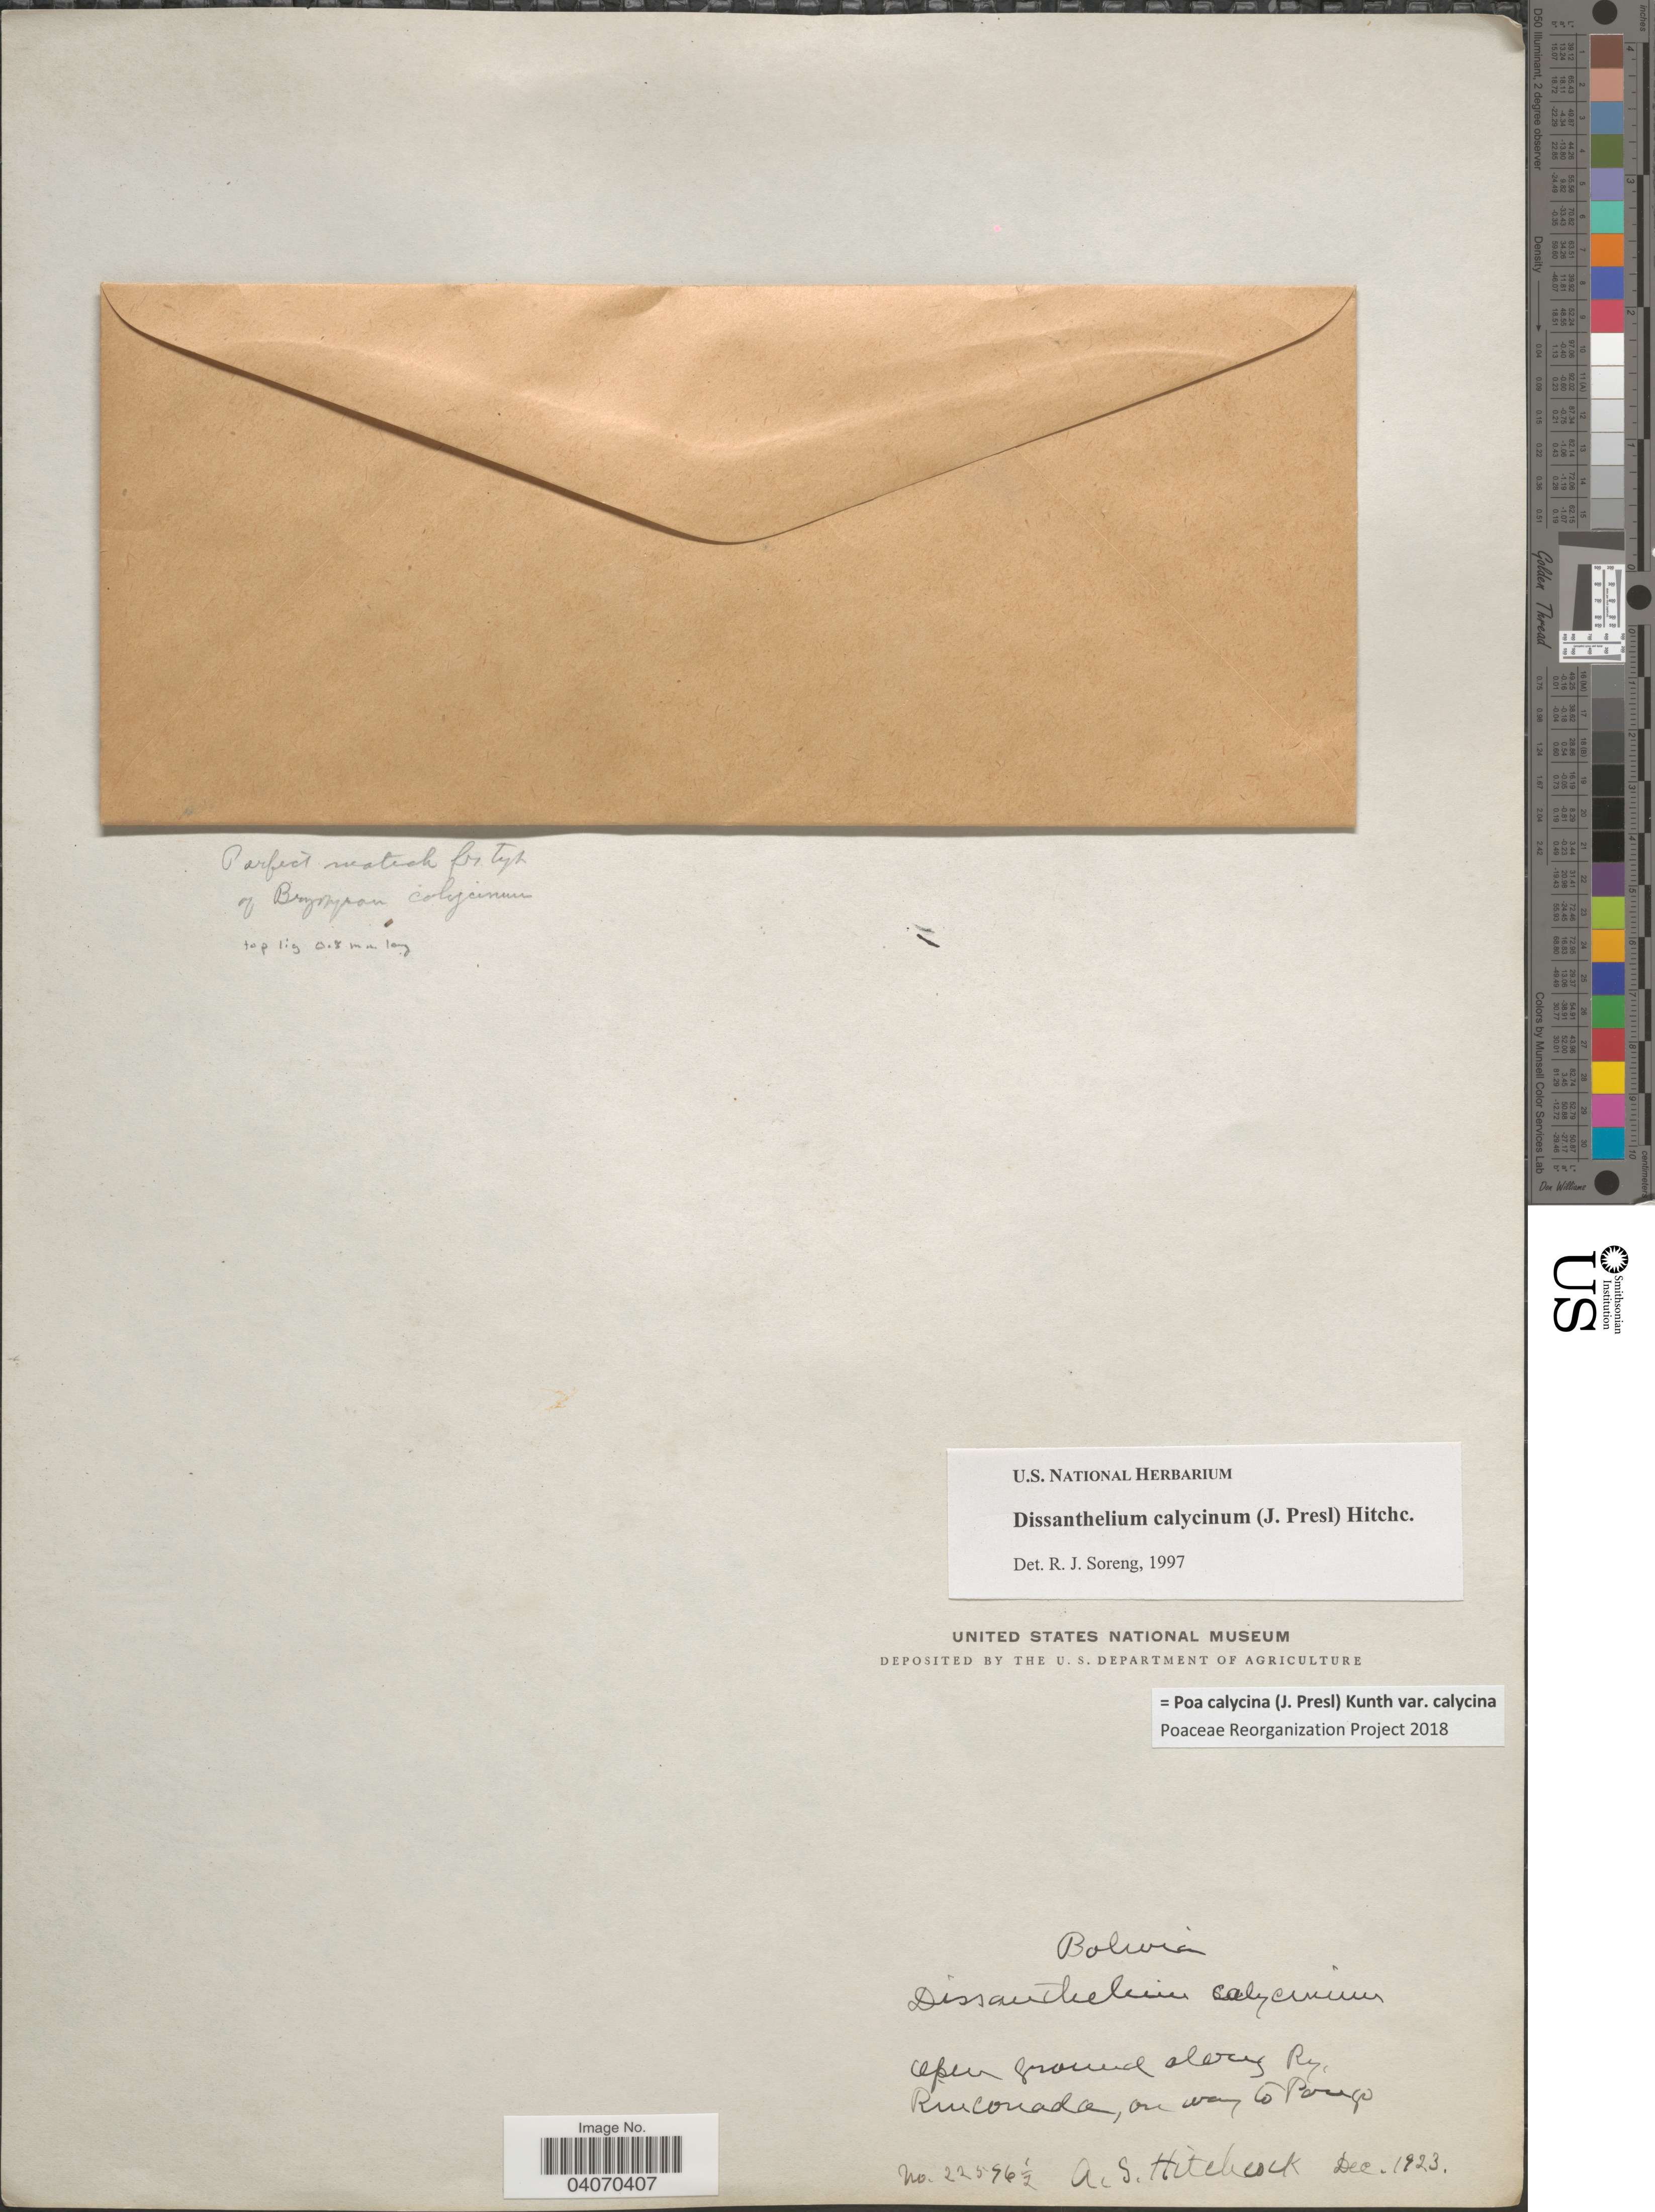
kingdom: Plantae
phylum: Tracheophyta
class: Liliopsida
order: Poales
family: Poaceae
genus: Poa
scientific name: Poa calycina var. calycina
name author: (J. Presl) Kunth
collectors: A. S. Hitchcock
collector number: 22576½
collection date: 1923-12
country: Bolivia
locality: Open ground along Ry. Rinconada, on way to Parque